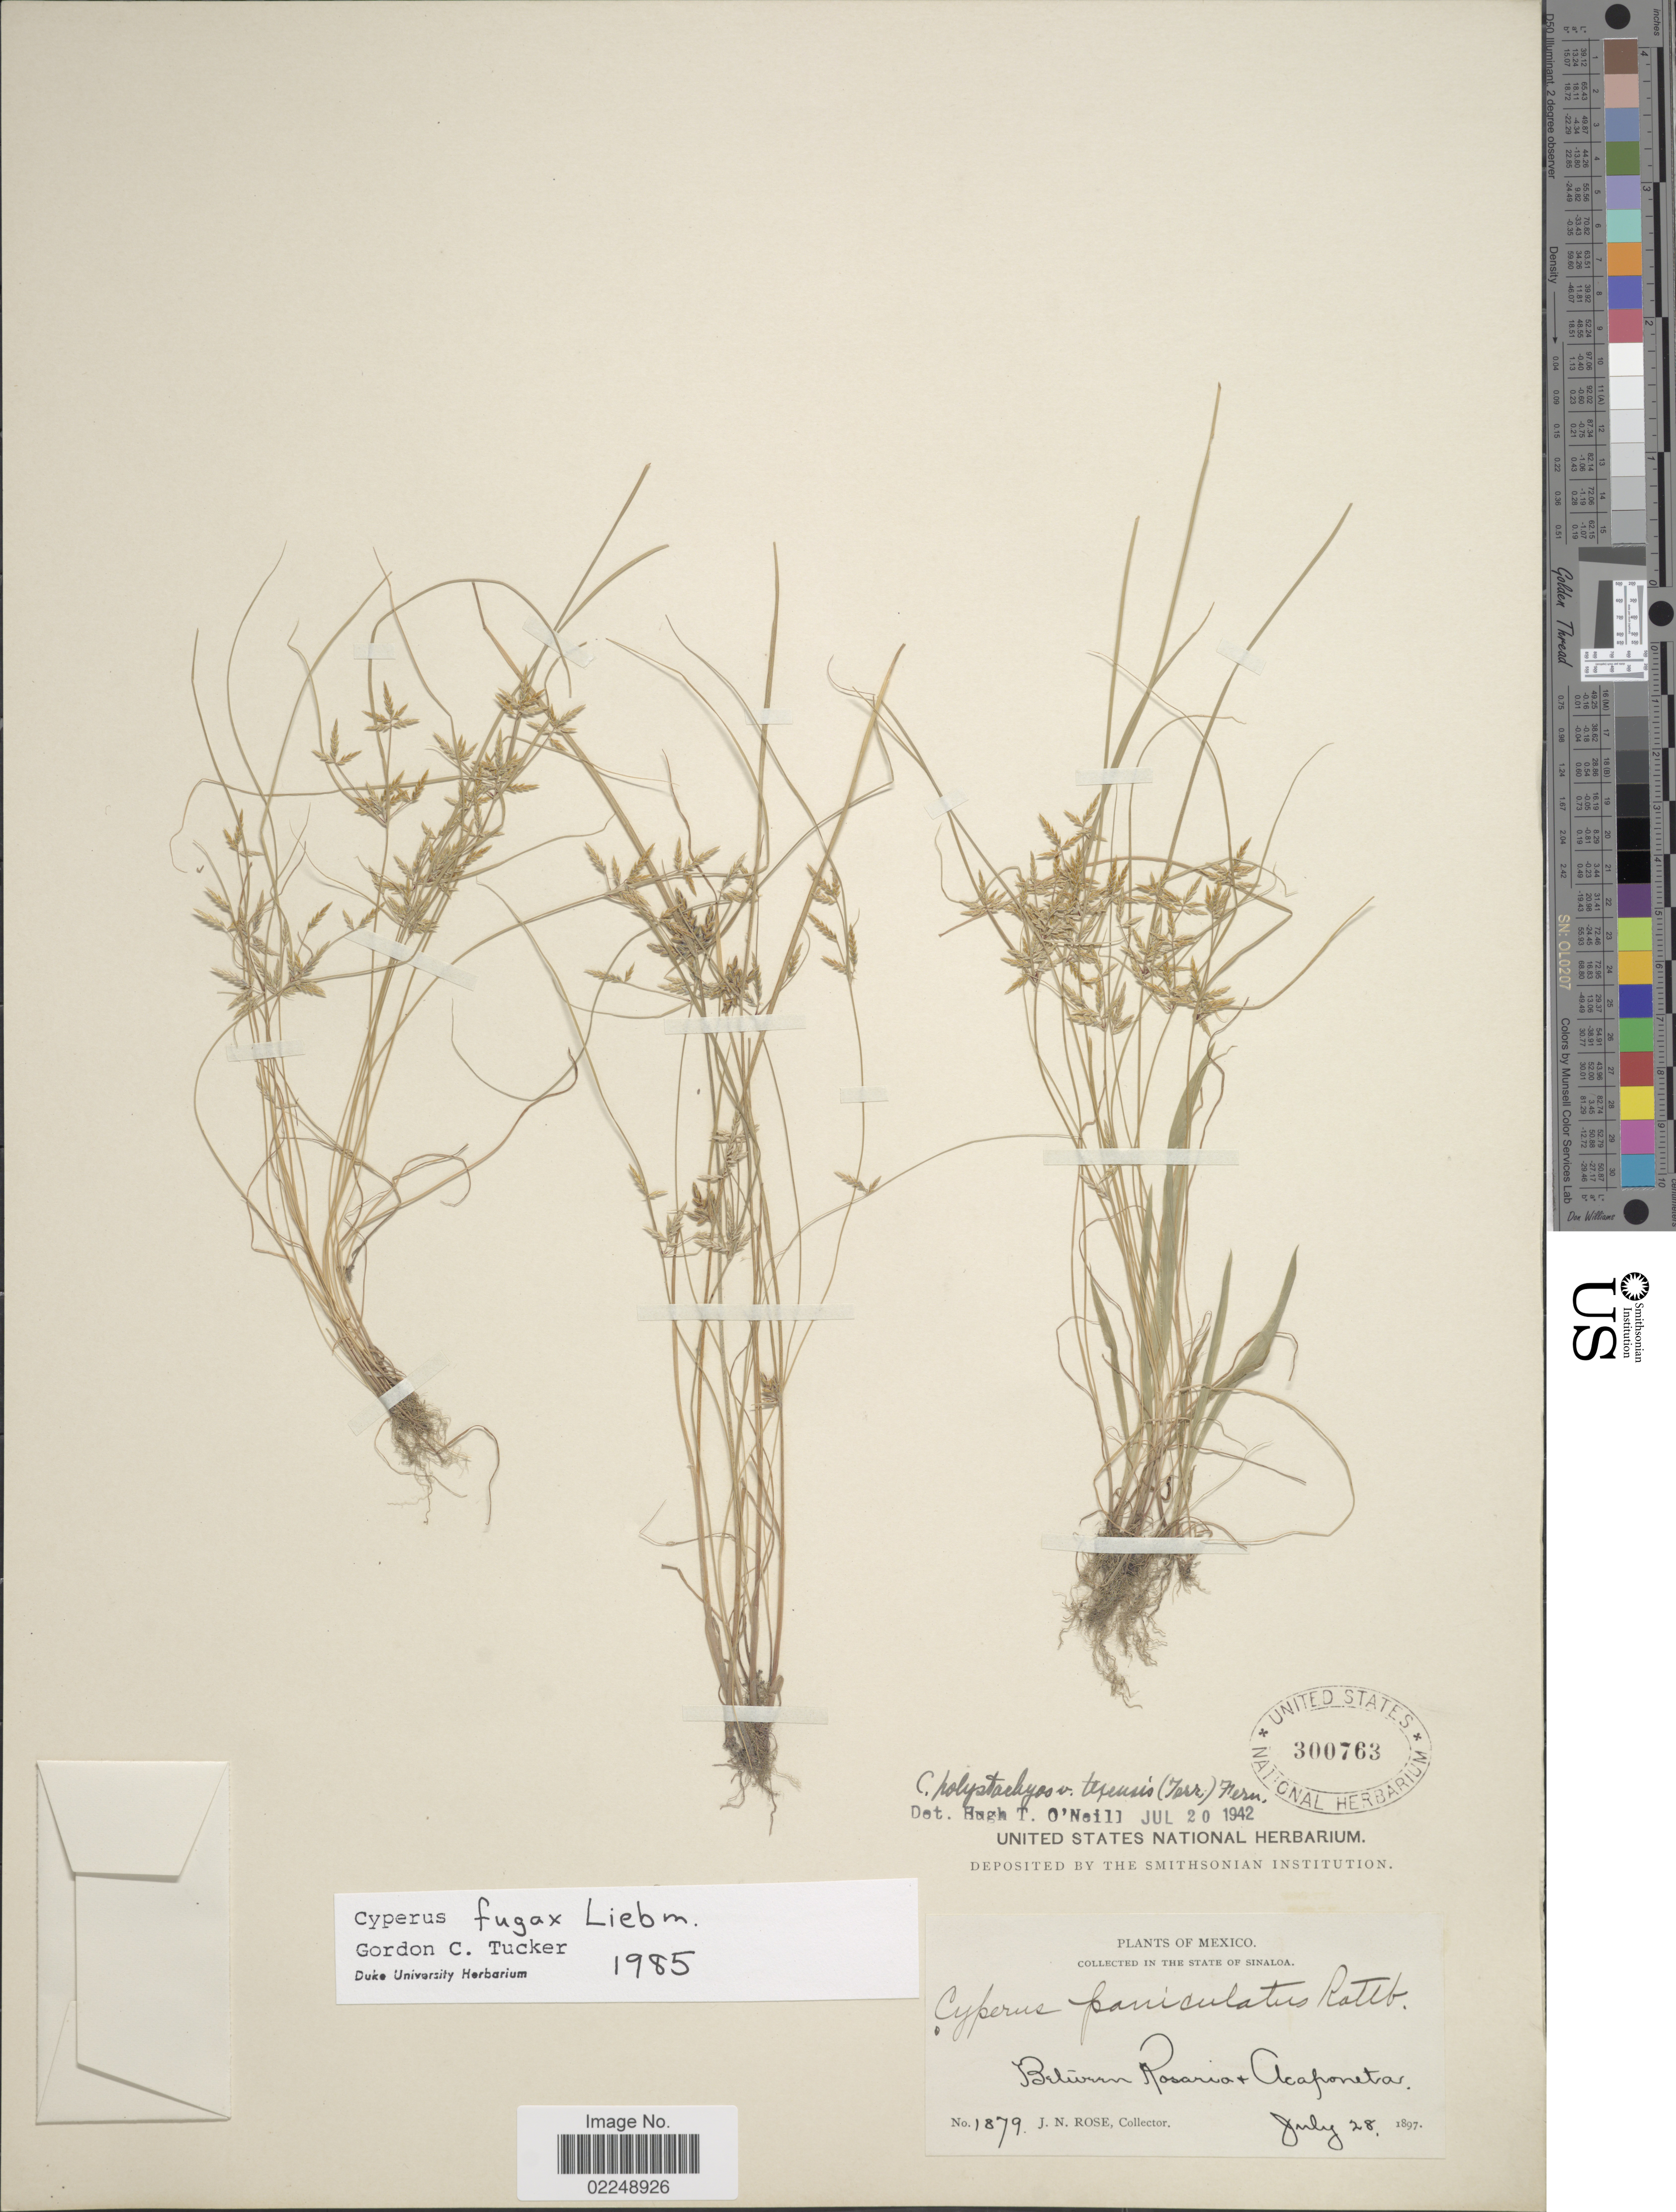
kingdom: Plantae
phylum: Tracheophyta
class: Liliopsida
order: Poales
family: Cyperaceae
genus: Cyperus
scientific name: Cyperus fugax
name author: Liebm.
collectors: J. N. Rose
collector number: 1879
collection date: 1897-07-28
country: Mexico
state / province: Sinaloa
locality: In the Vicinity of Acaponeta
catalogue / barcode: US 300763